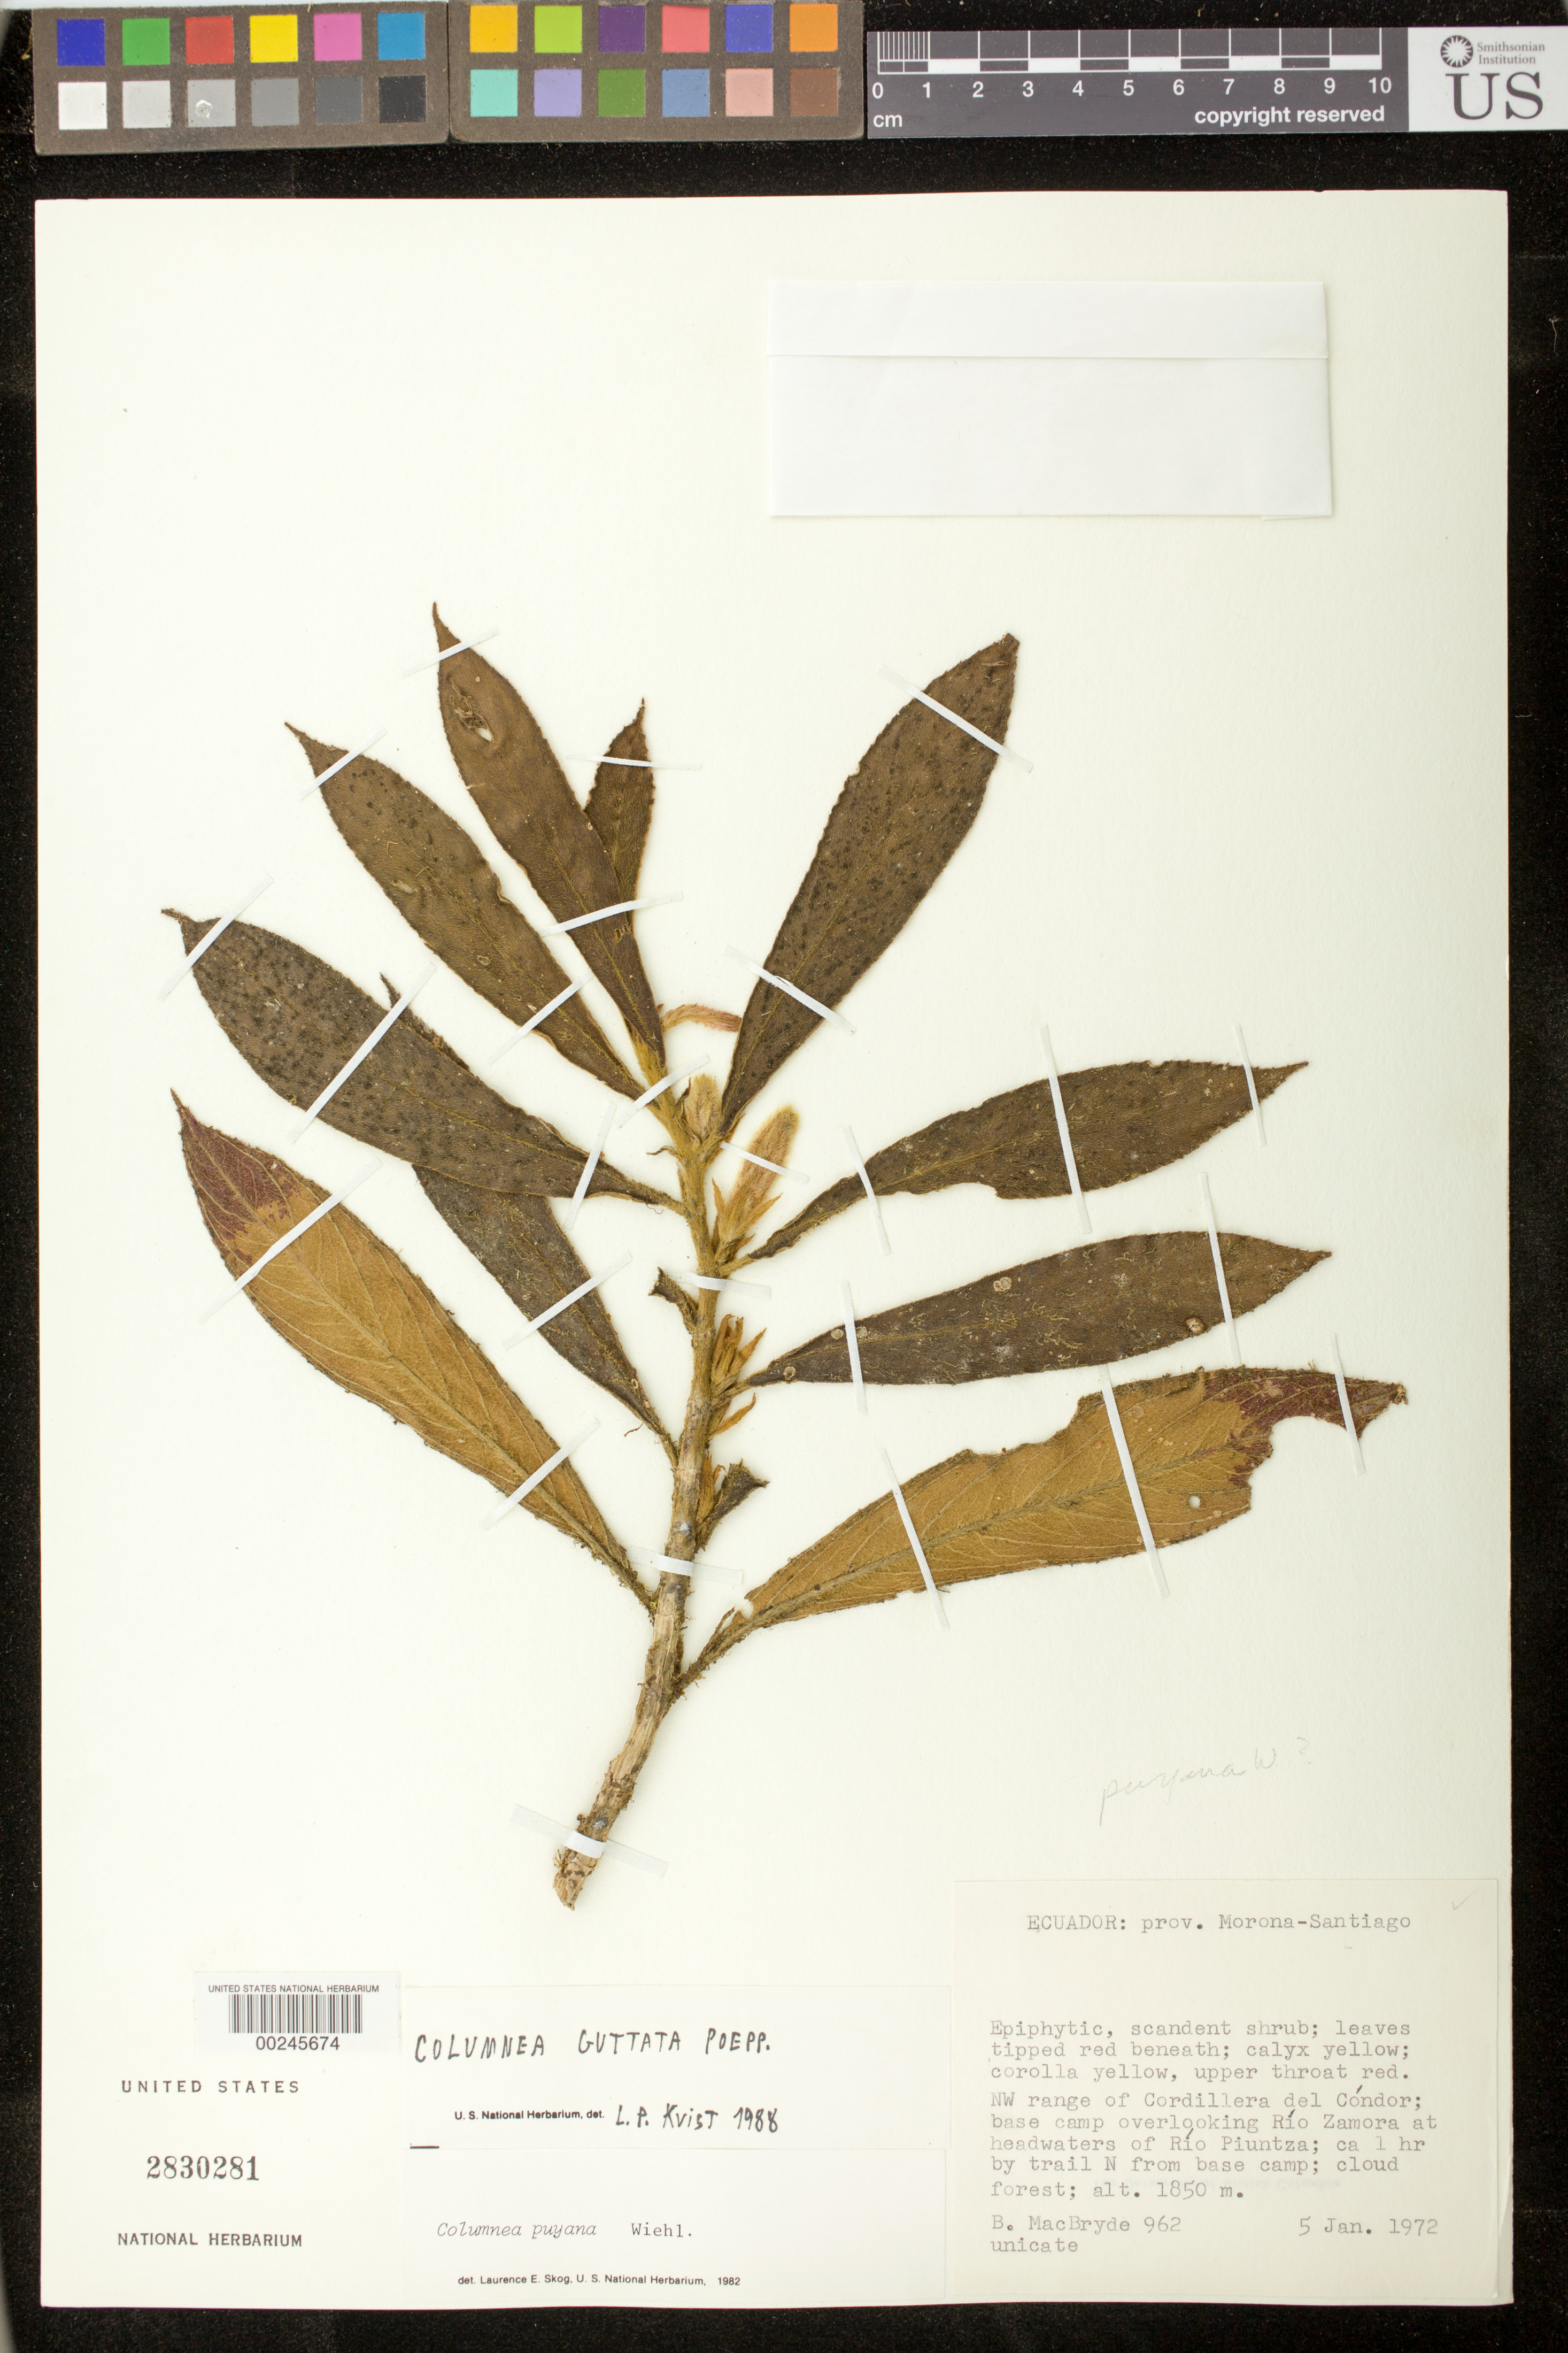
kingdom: Plantae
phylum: Tracheophyta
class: Magnoliopsida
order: Lamiales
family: Gesneriaceae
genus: Columnea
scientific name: Columnea guttata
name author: Poepp.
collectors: B. MacBryde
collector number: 962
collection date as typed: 05 Jan 1972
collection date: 1972-01-05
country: Ecuador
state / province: Morona-Santiago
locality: NW range of Cordillera del Condor, base camp overlooking Rio Zamora at headwaters of Rio Piuntza, ca 1 hr by trail from basecamp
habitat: Cloud forest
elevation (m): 1850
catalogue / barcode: US 2830281